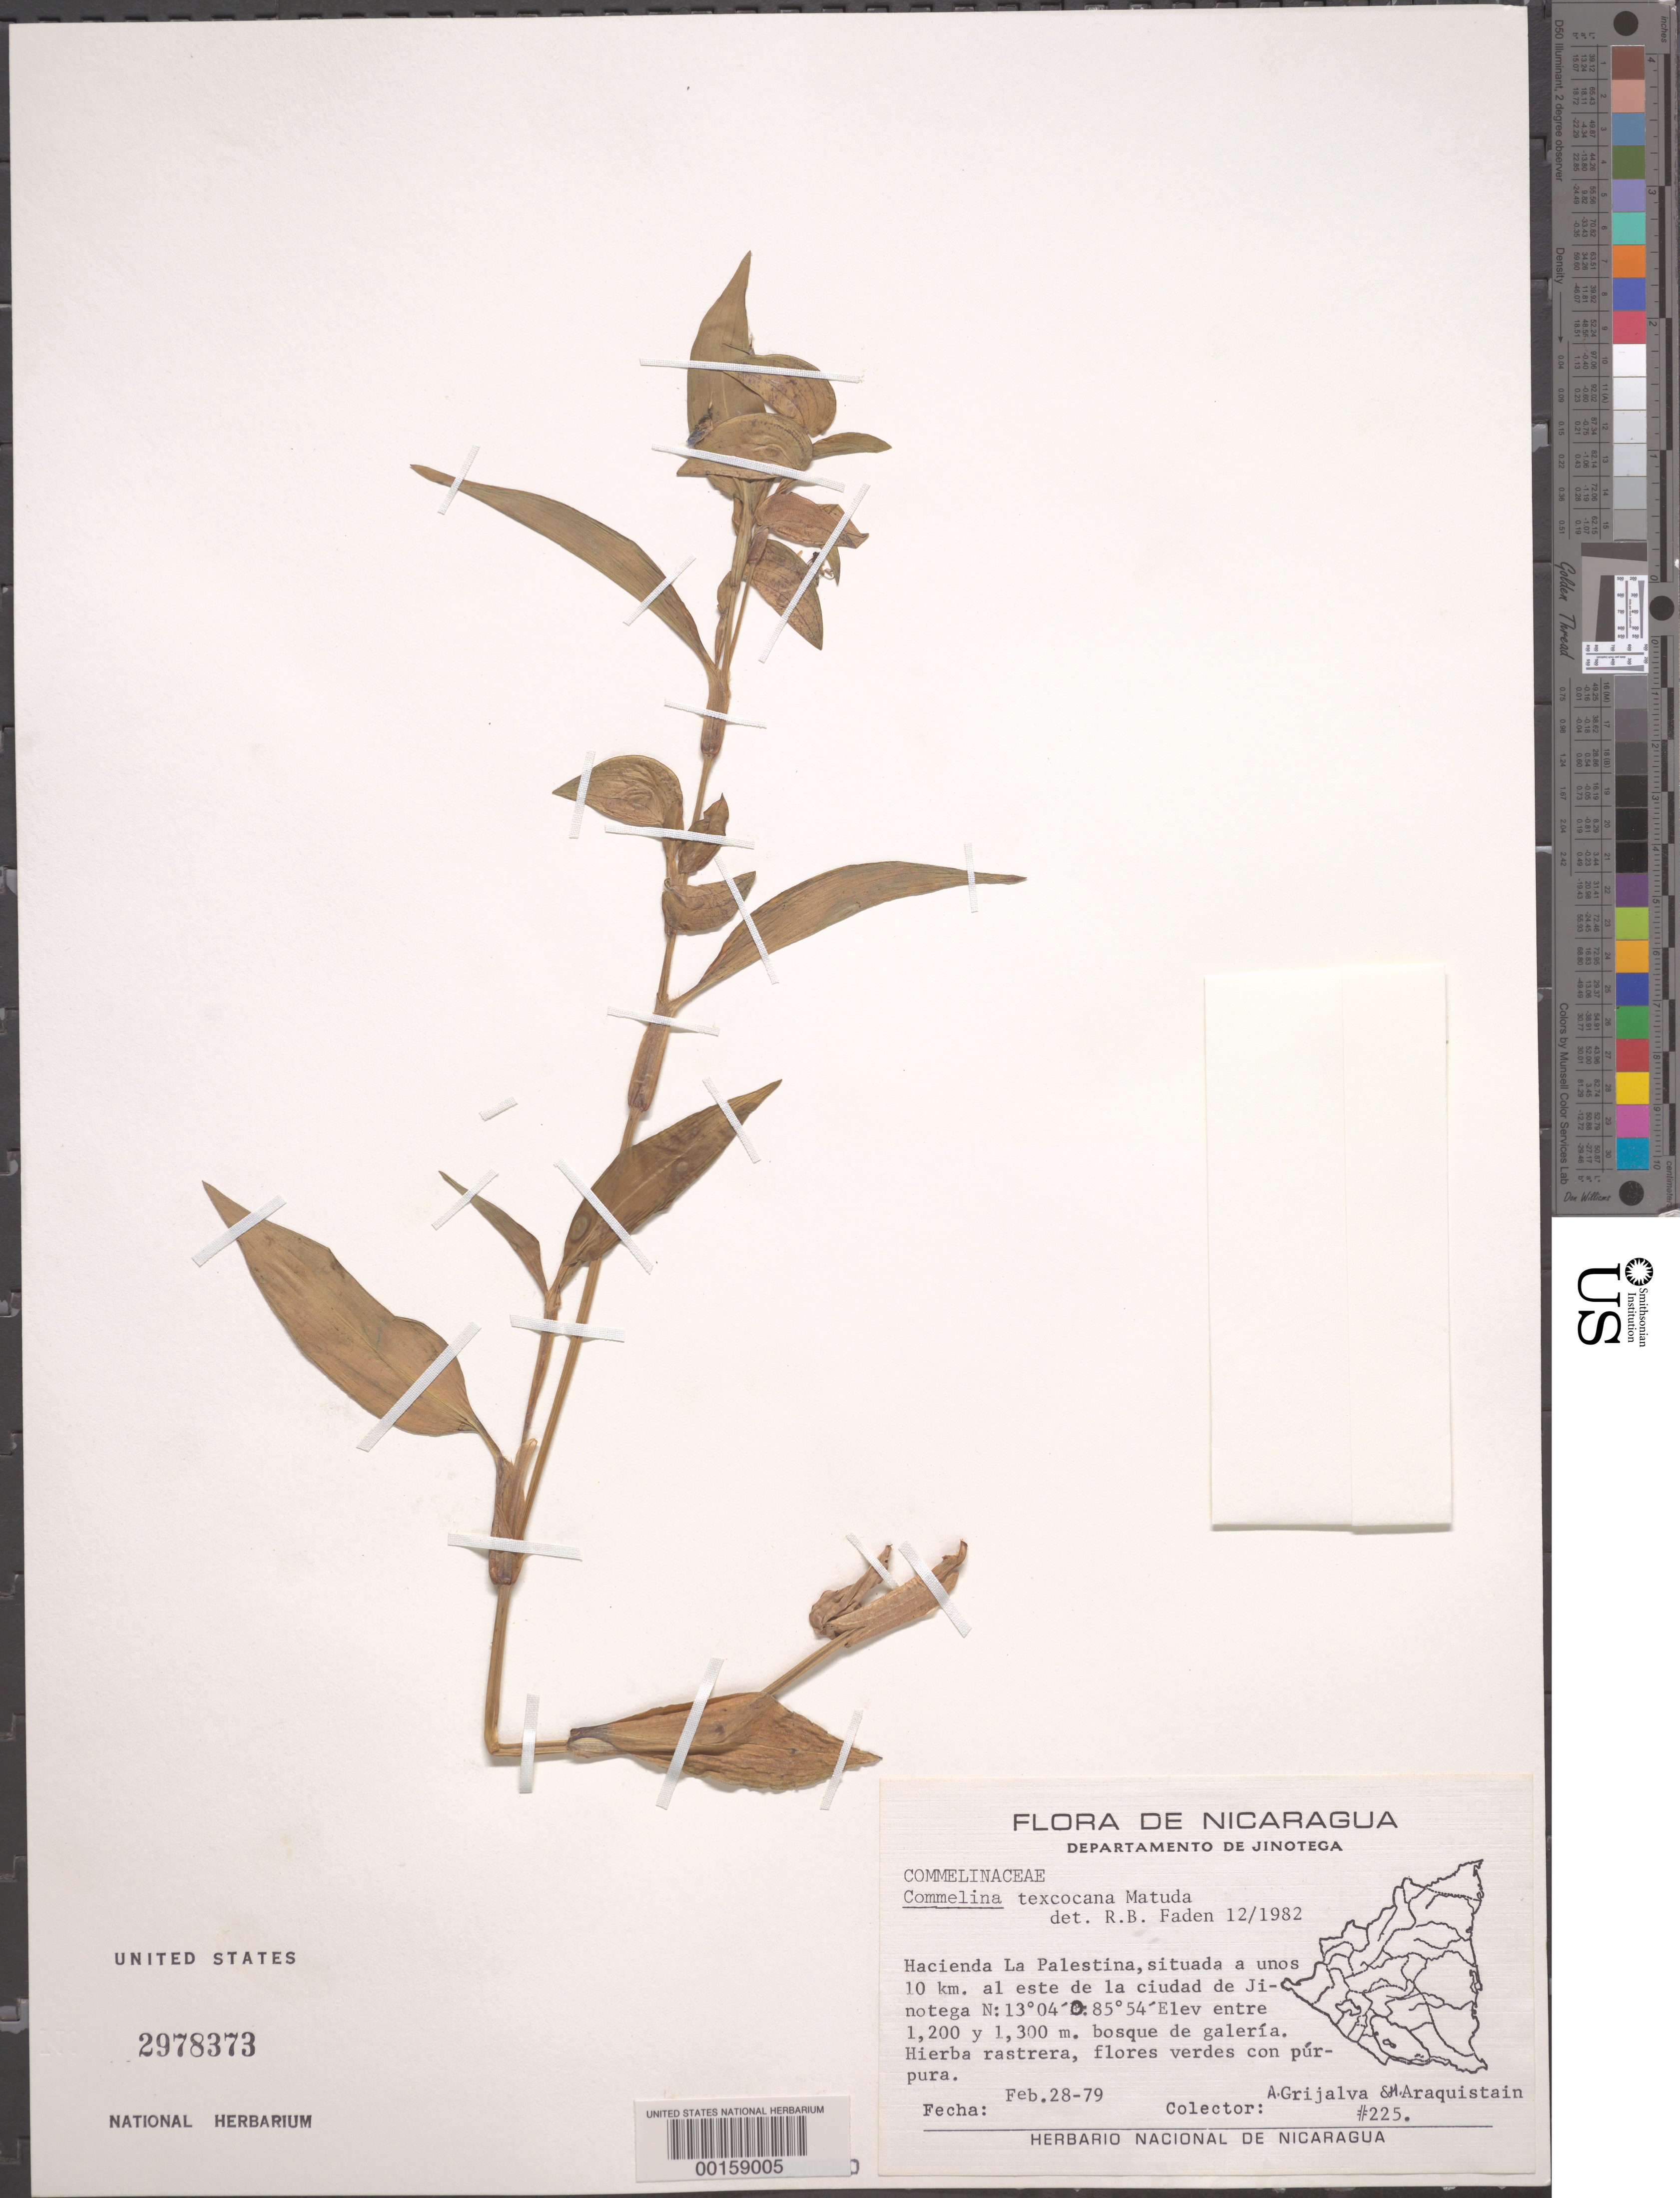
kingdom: Plantae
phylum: Tracheophyta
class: Liliopsida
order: Commelinales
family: Commelinaceae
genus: Commelina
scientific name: Commelina texcocana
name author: Matuda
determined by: Faden, Robert B., (US), Smithsonian Institution - National Museum of Natural History (UNITED STATES)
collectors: A. Grijalva & M. Araquistain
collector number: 225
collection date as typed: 28 Feb 1979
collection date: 1979-02-28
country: Nicaragua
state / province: Jinotega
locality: Hacienda la palestina, e of cuidad de jinotega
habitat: Gallery forest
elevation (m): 1200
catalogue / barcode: US 2978373